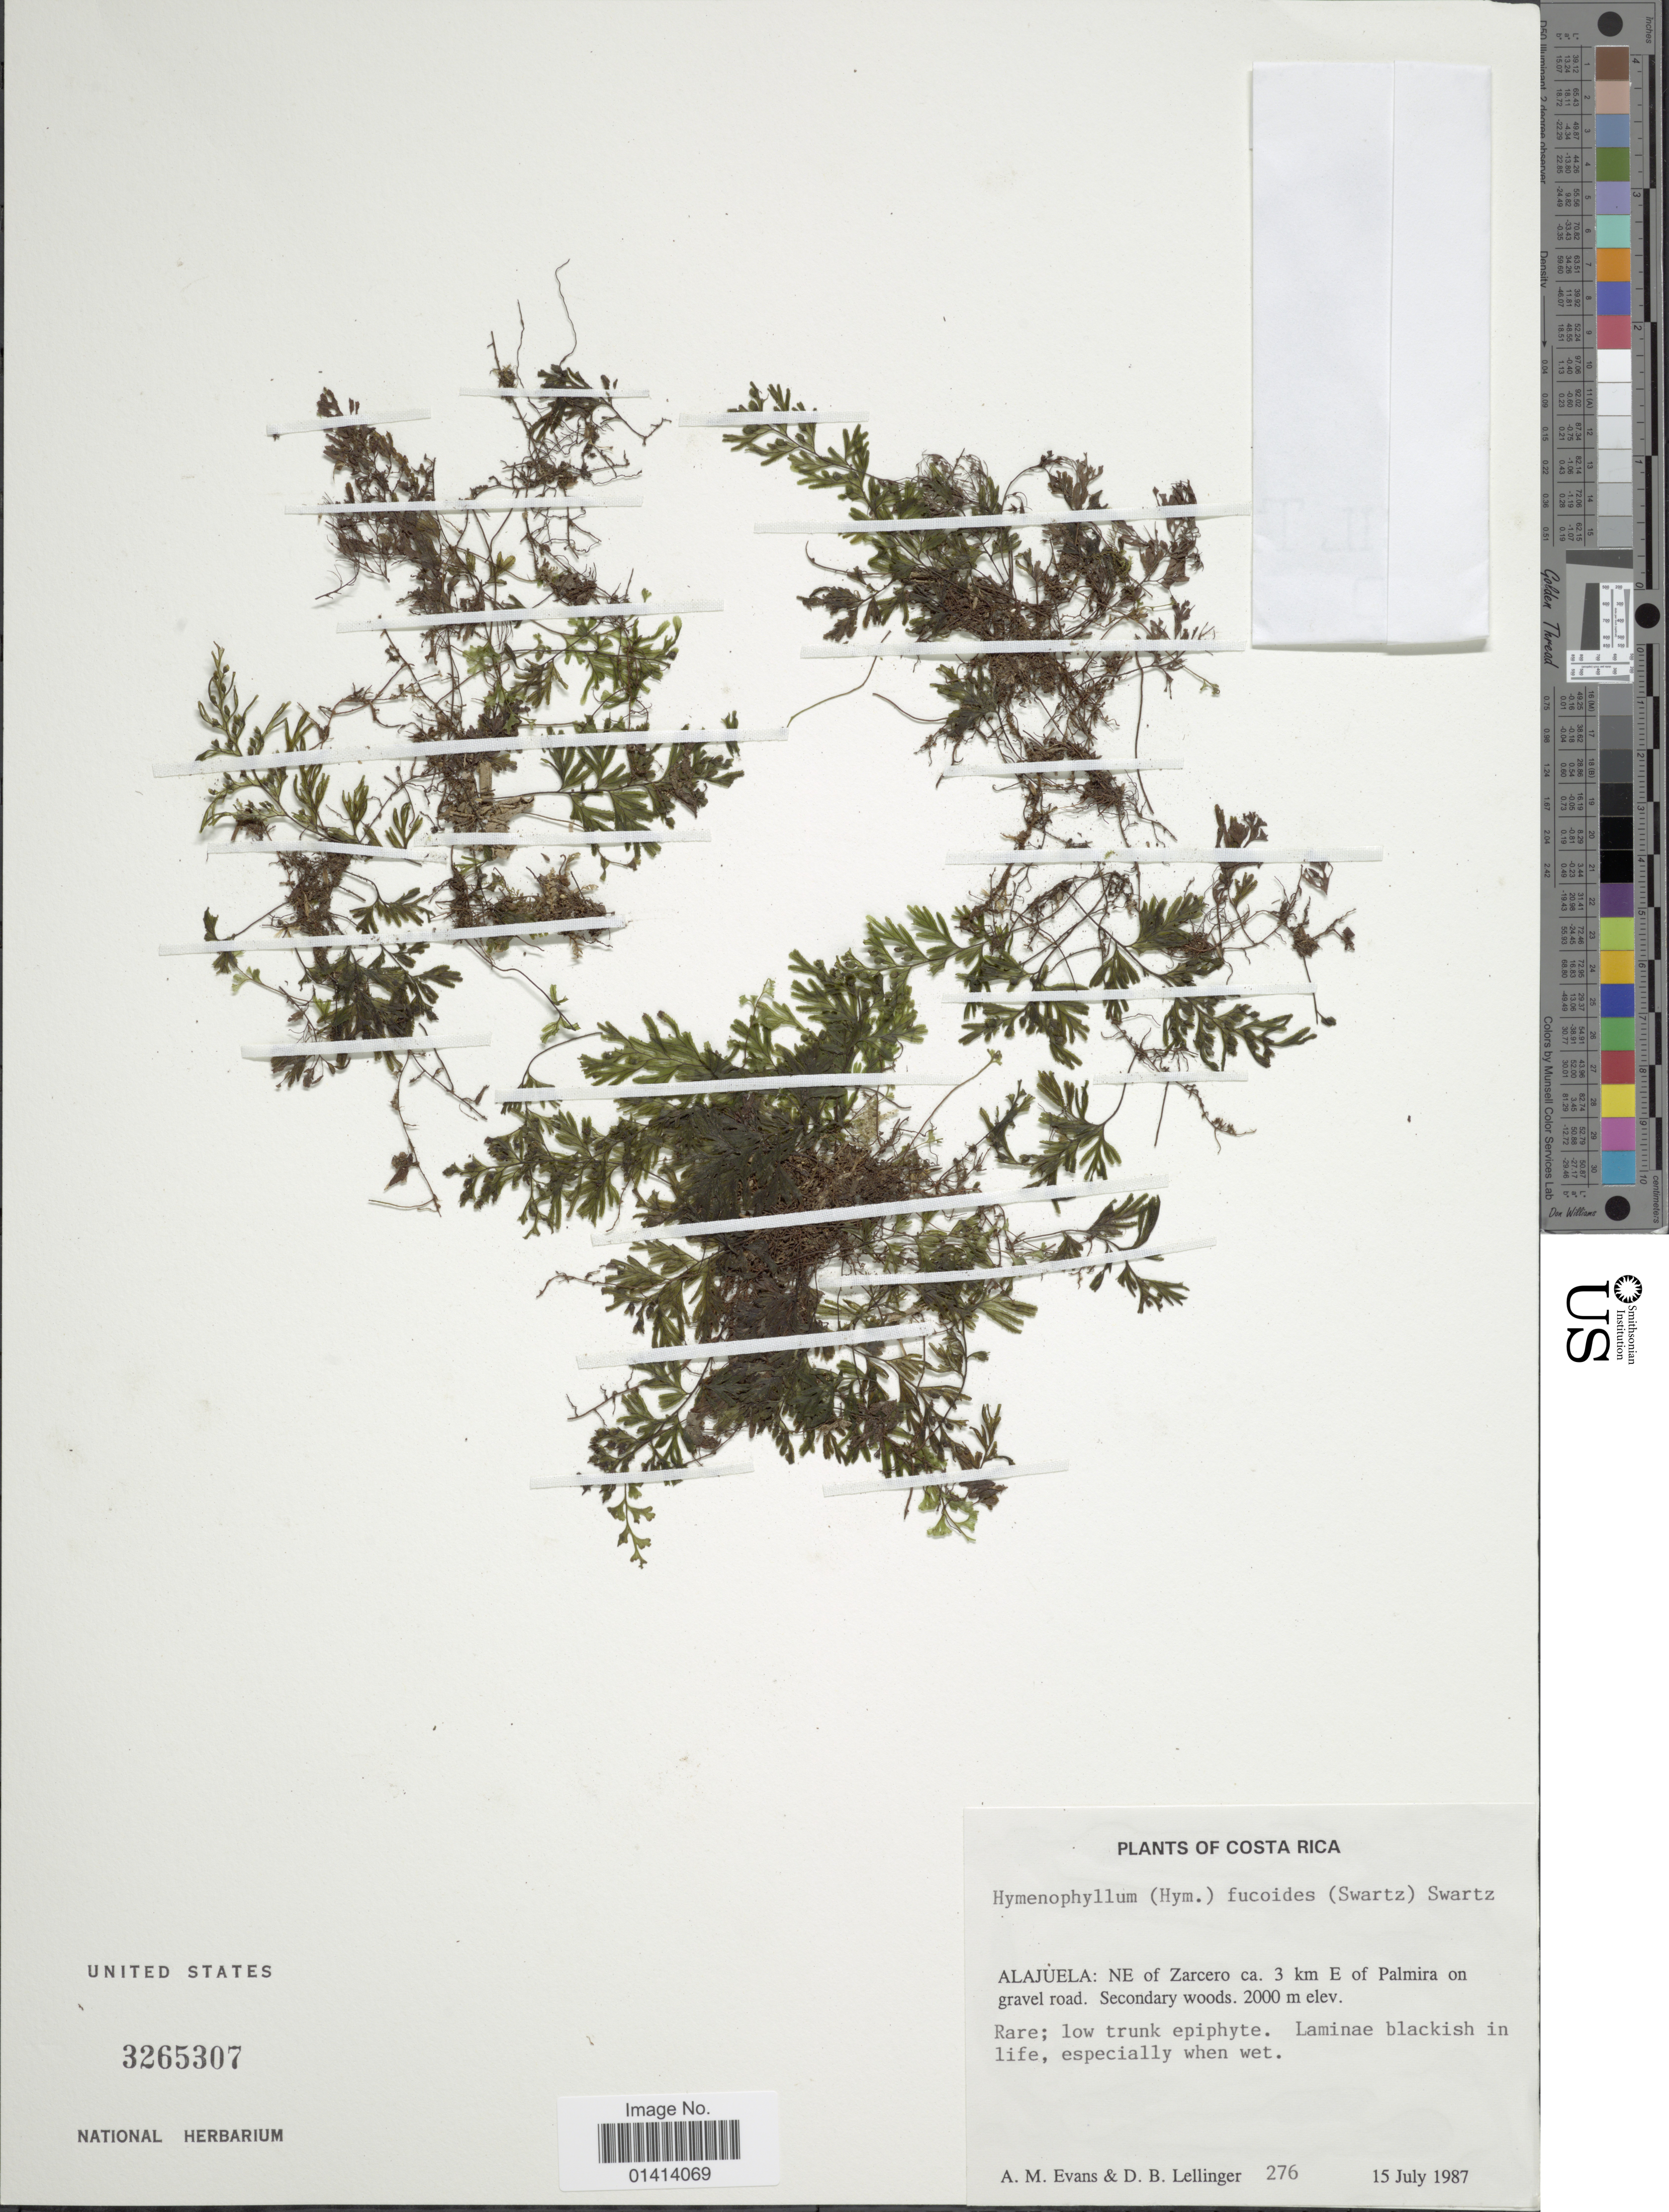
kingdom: Plantae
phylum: Tracheophyta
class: Polypodiopsida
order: Hymenophyllales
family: Hymenophyllaceae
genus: Hymenophyllum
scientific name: Hymenophyllum fucoides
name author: (Sw.) Sw.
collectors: A. M. Evans & D. B. Lellinger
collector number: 276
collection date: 1987-07-15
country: Costa Rica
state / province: Alajuela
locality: NE of Zarcero ca 3 km E of Palmira on gravel road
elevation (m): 2000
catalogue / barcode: US 3265307